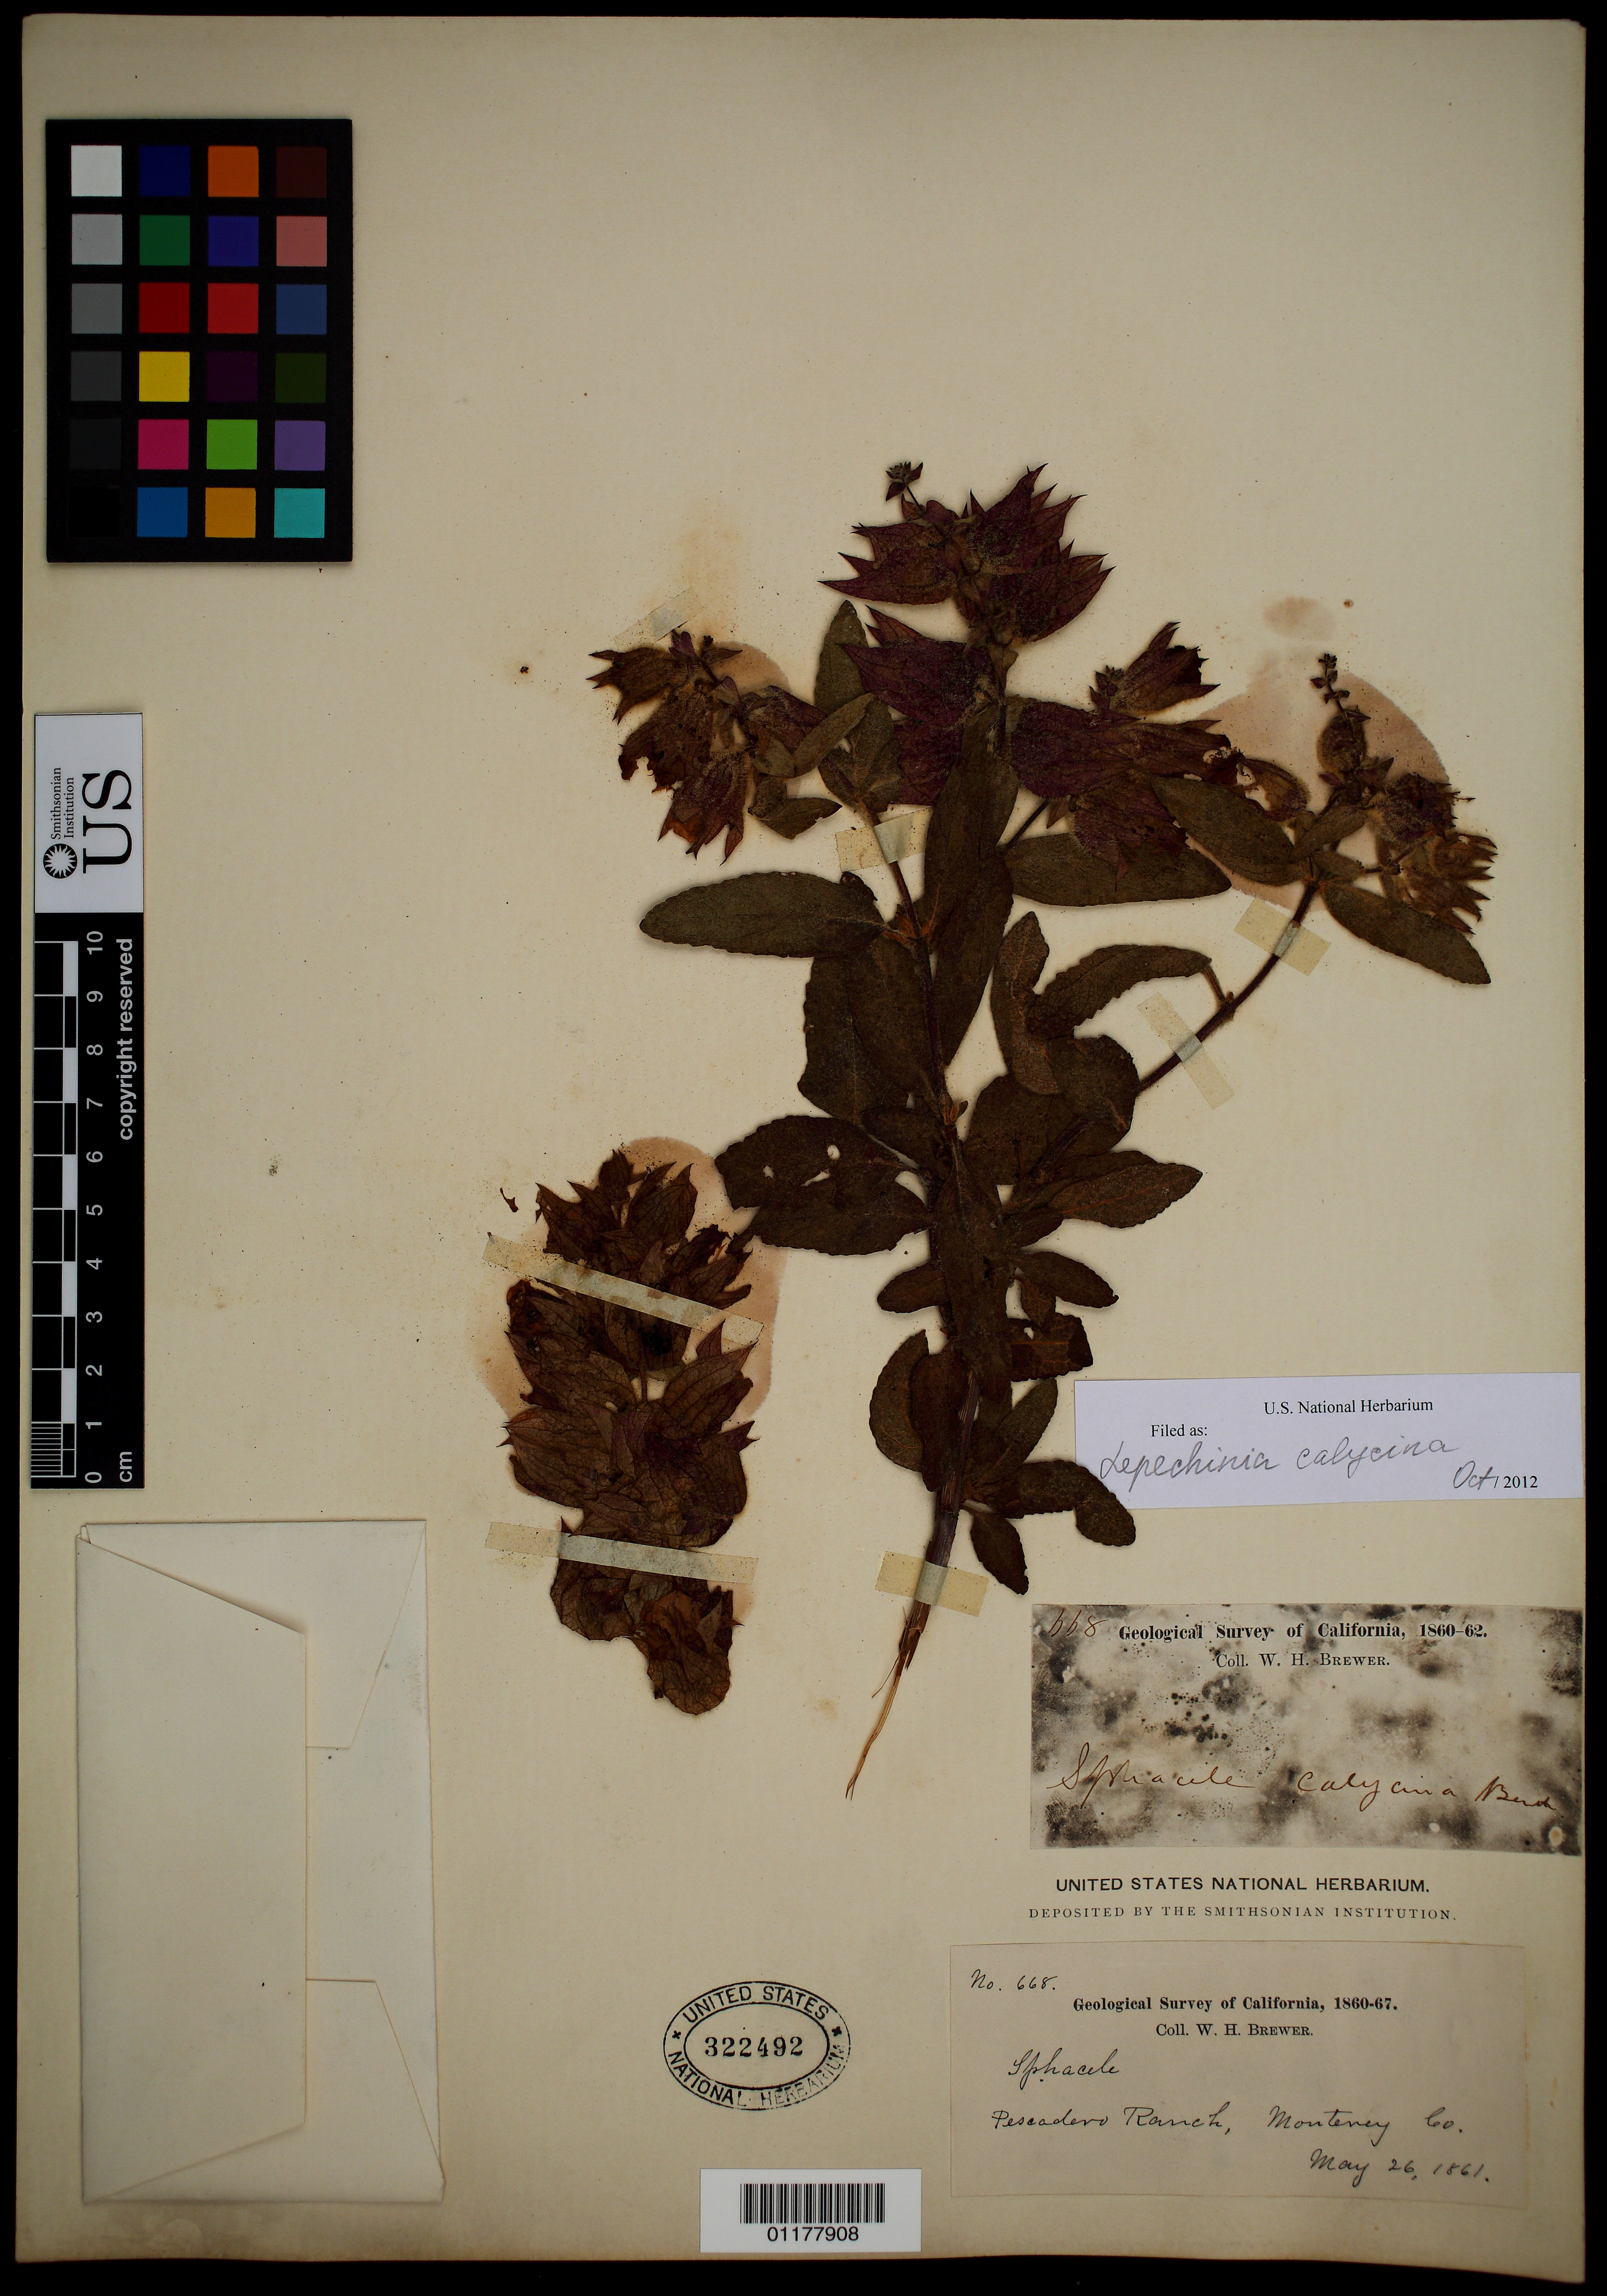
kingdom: Plantae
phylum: Tracheophyta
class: Magnoliopsida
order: Lamiales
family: Lamiaceae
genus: Lepechinia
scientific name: Lepechinia calycina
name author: (Benth.) Epling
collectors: W. H. Brewer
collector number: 668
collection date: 1861-05-26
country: United States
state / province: California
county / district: Monterey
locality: Pescadero Ranch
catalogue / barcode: US 322492